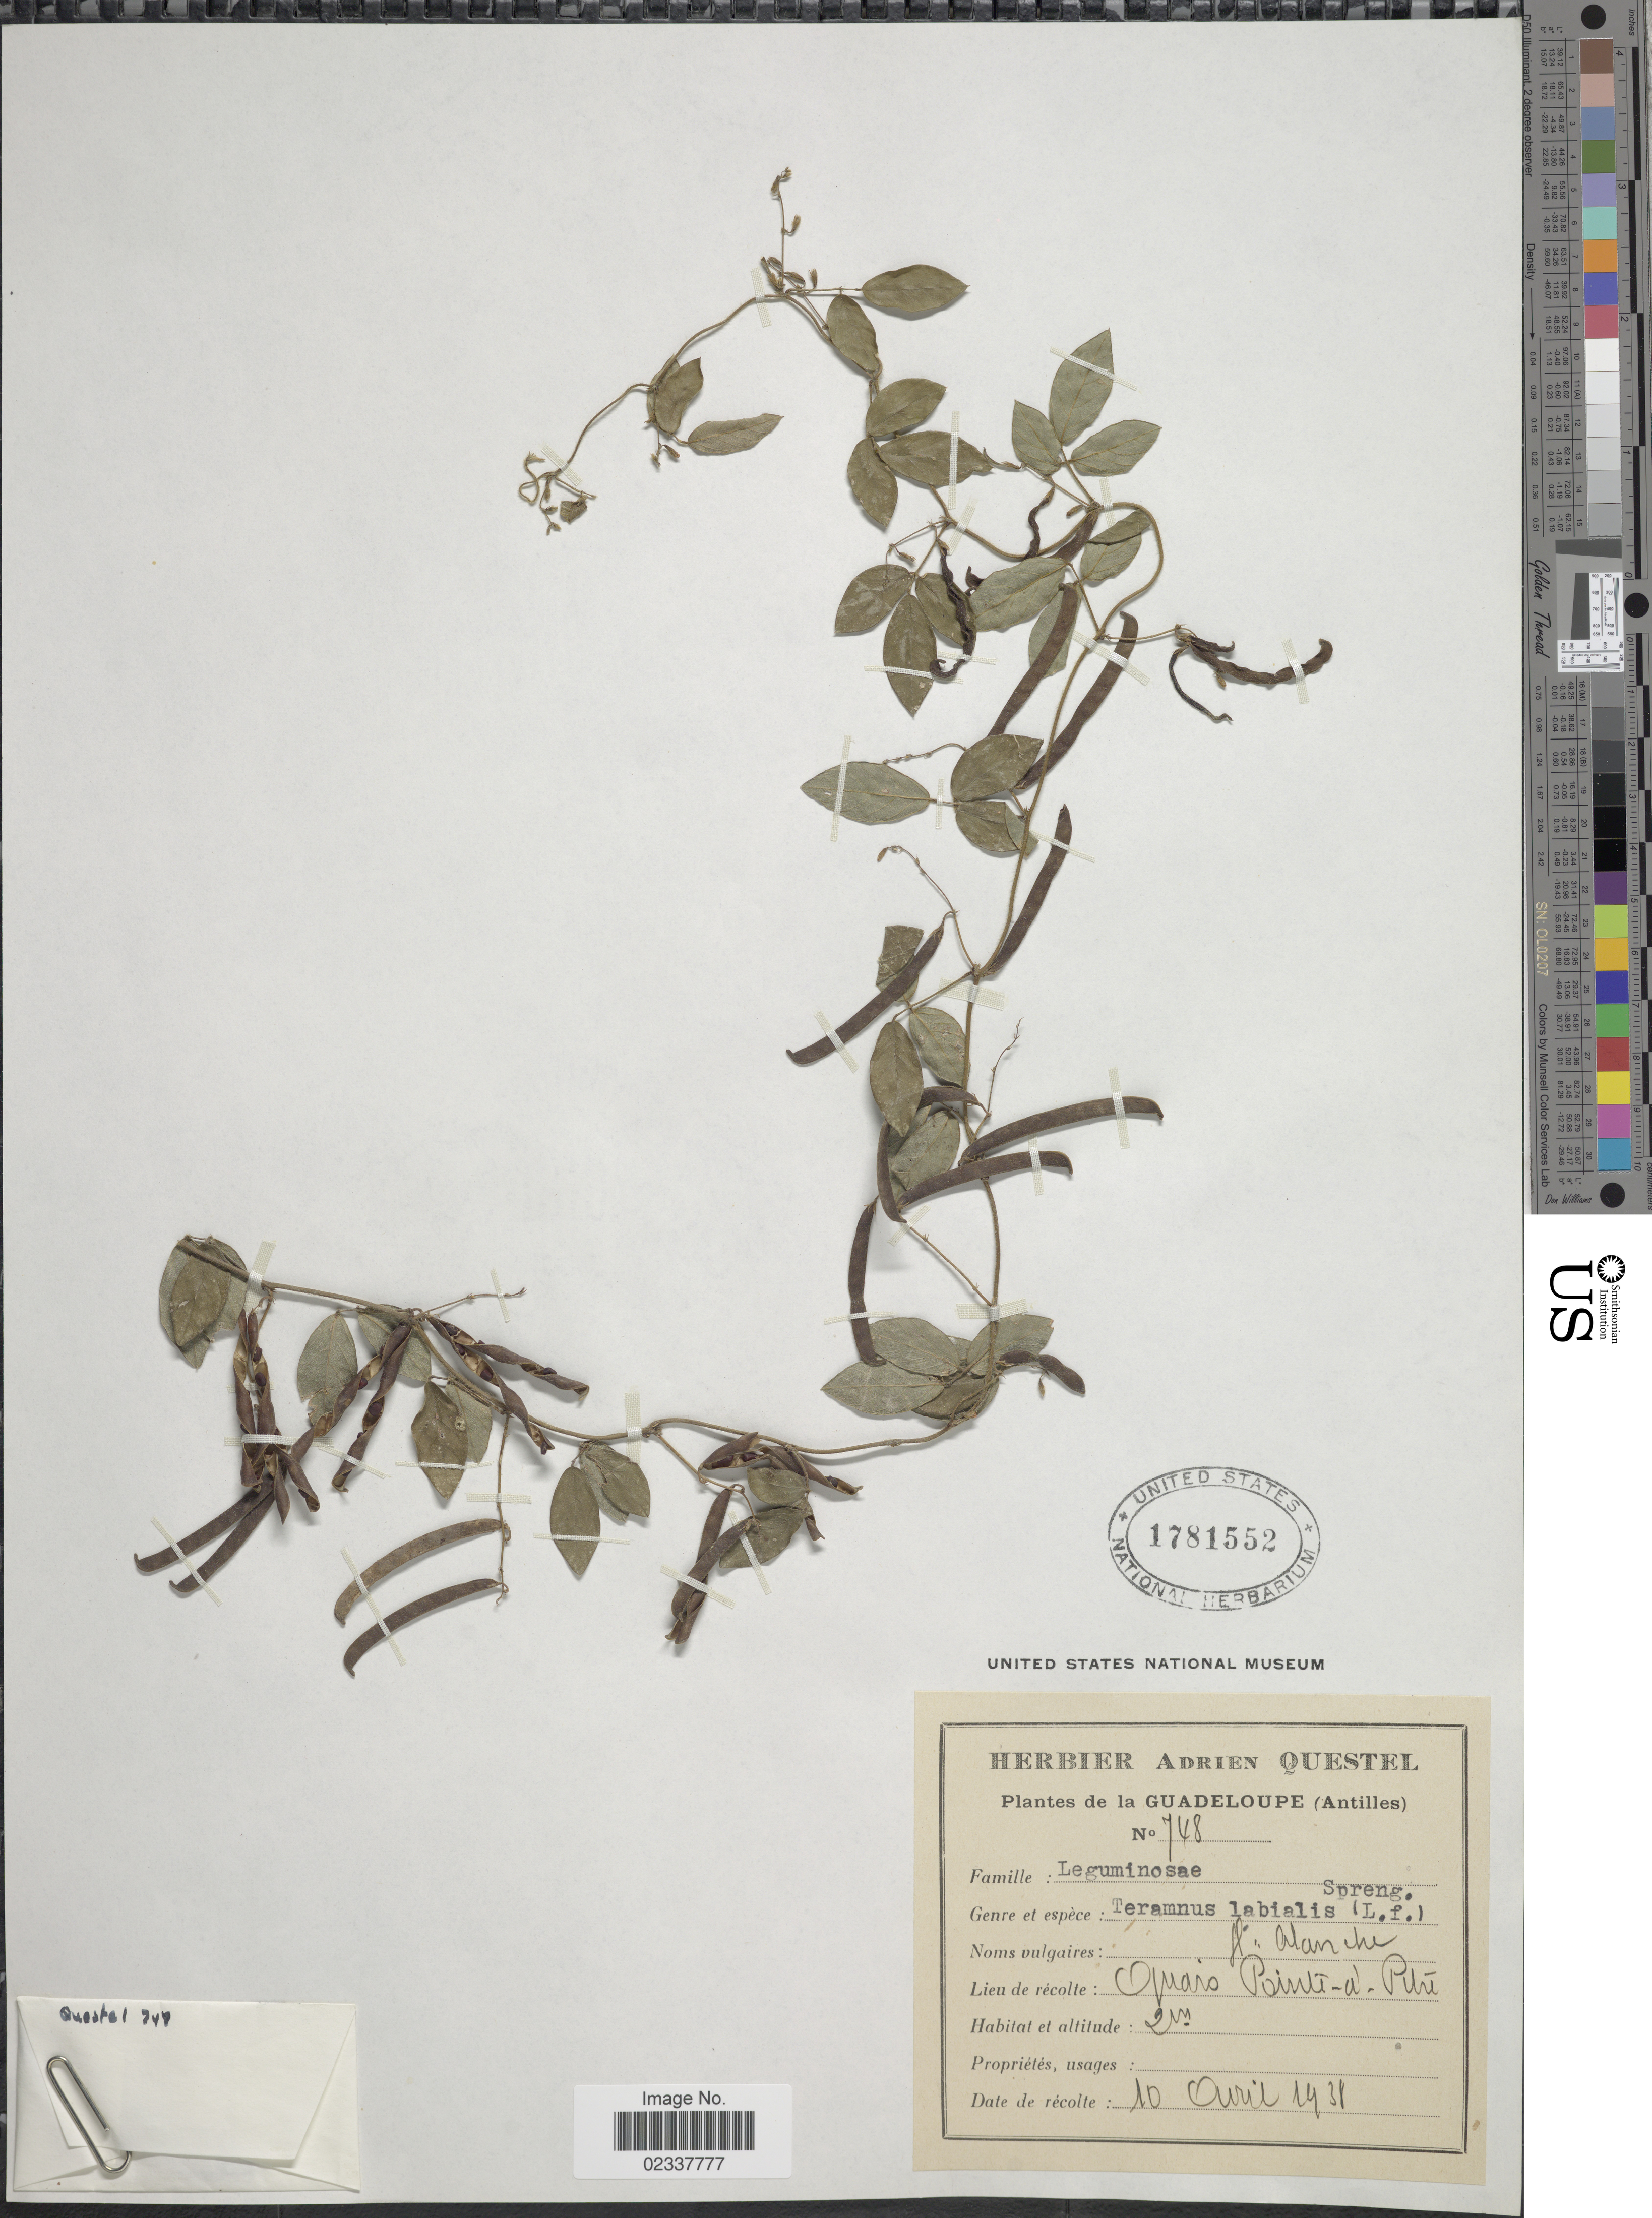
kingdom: Plantae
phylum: Tracheophyta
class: Magnoliopsida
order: Fabales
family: Fabaceae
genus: Teramnus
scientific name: Teramnus labialis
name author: (L. f.) Spreng.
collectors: ex herb. A. Questal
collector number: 748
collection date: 1938-04-10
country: Guadeloupe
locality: Omaro Pointe-a-Pitre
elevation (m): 2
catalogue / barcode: US 1781552